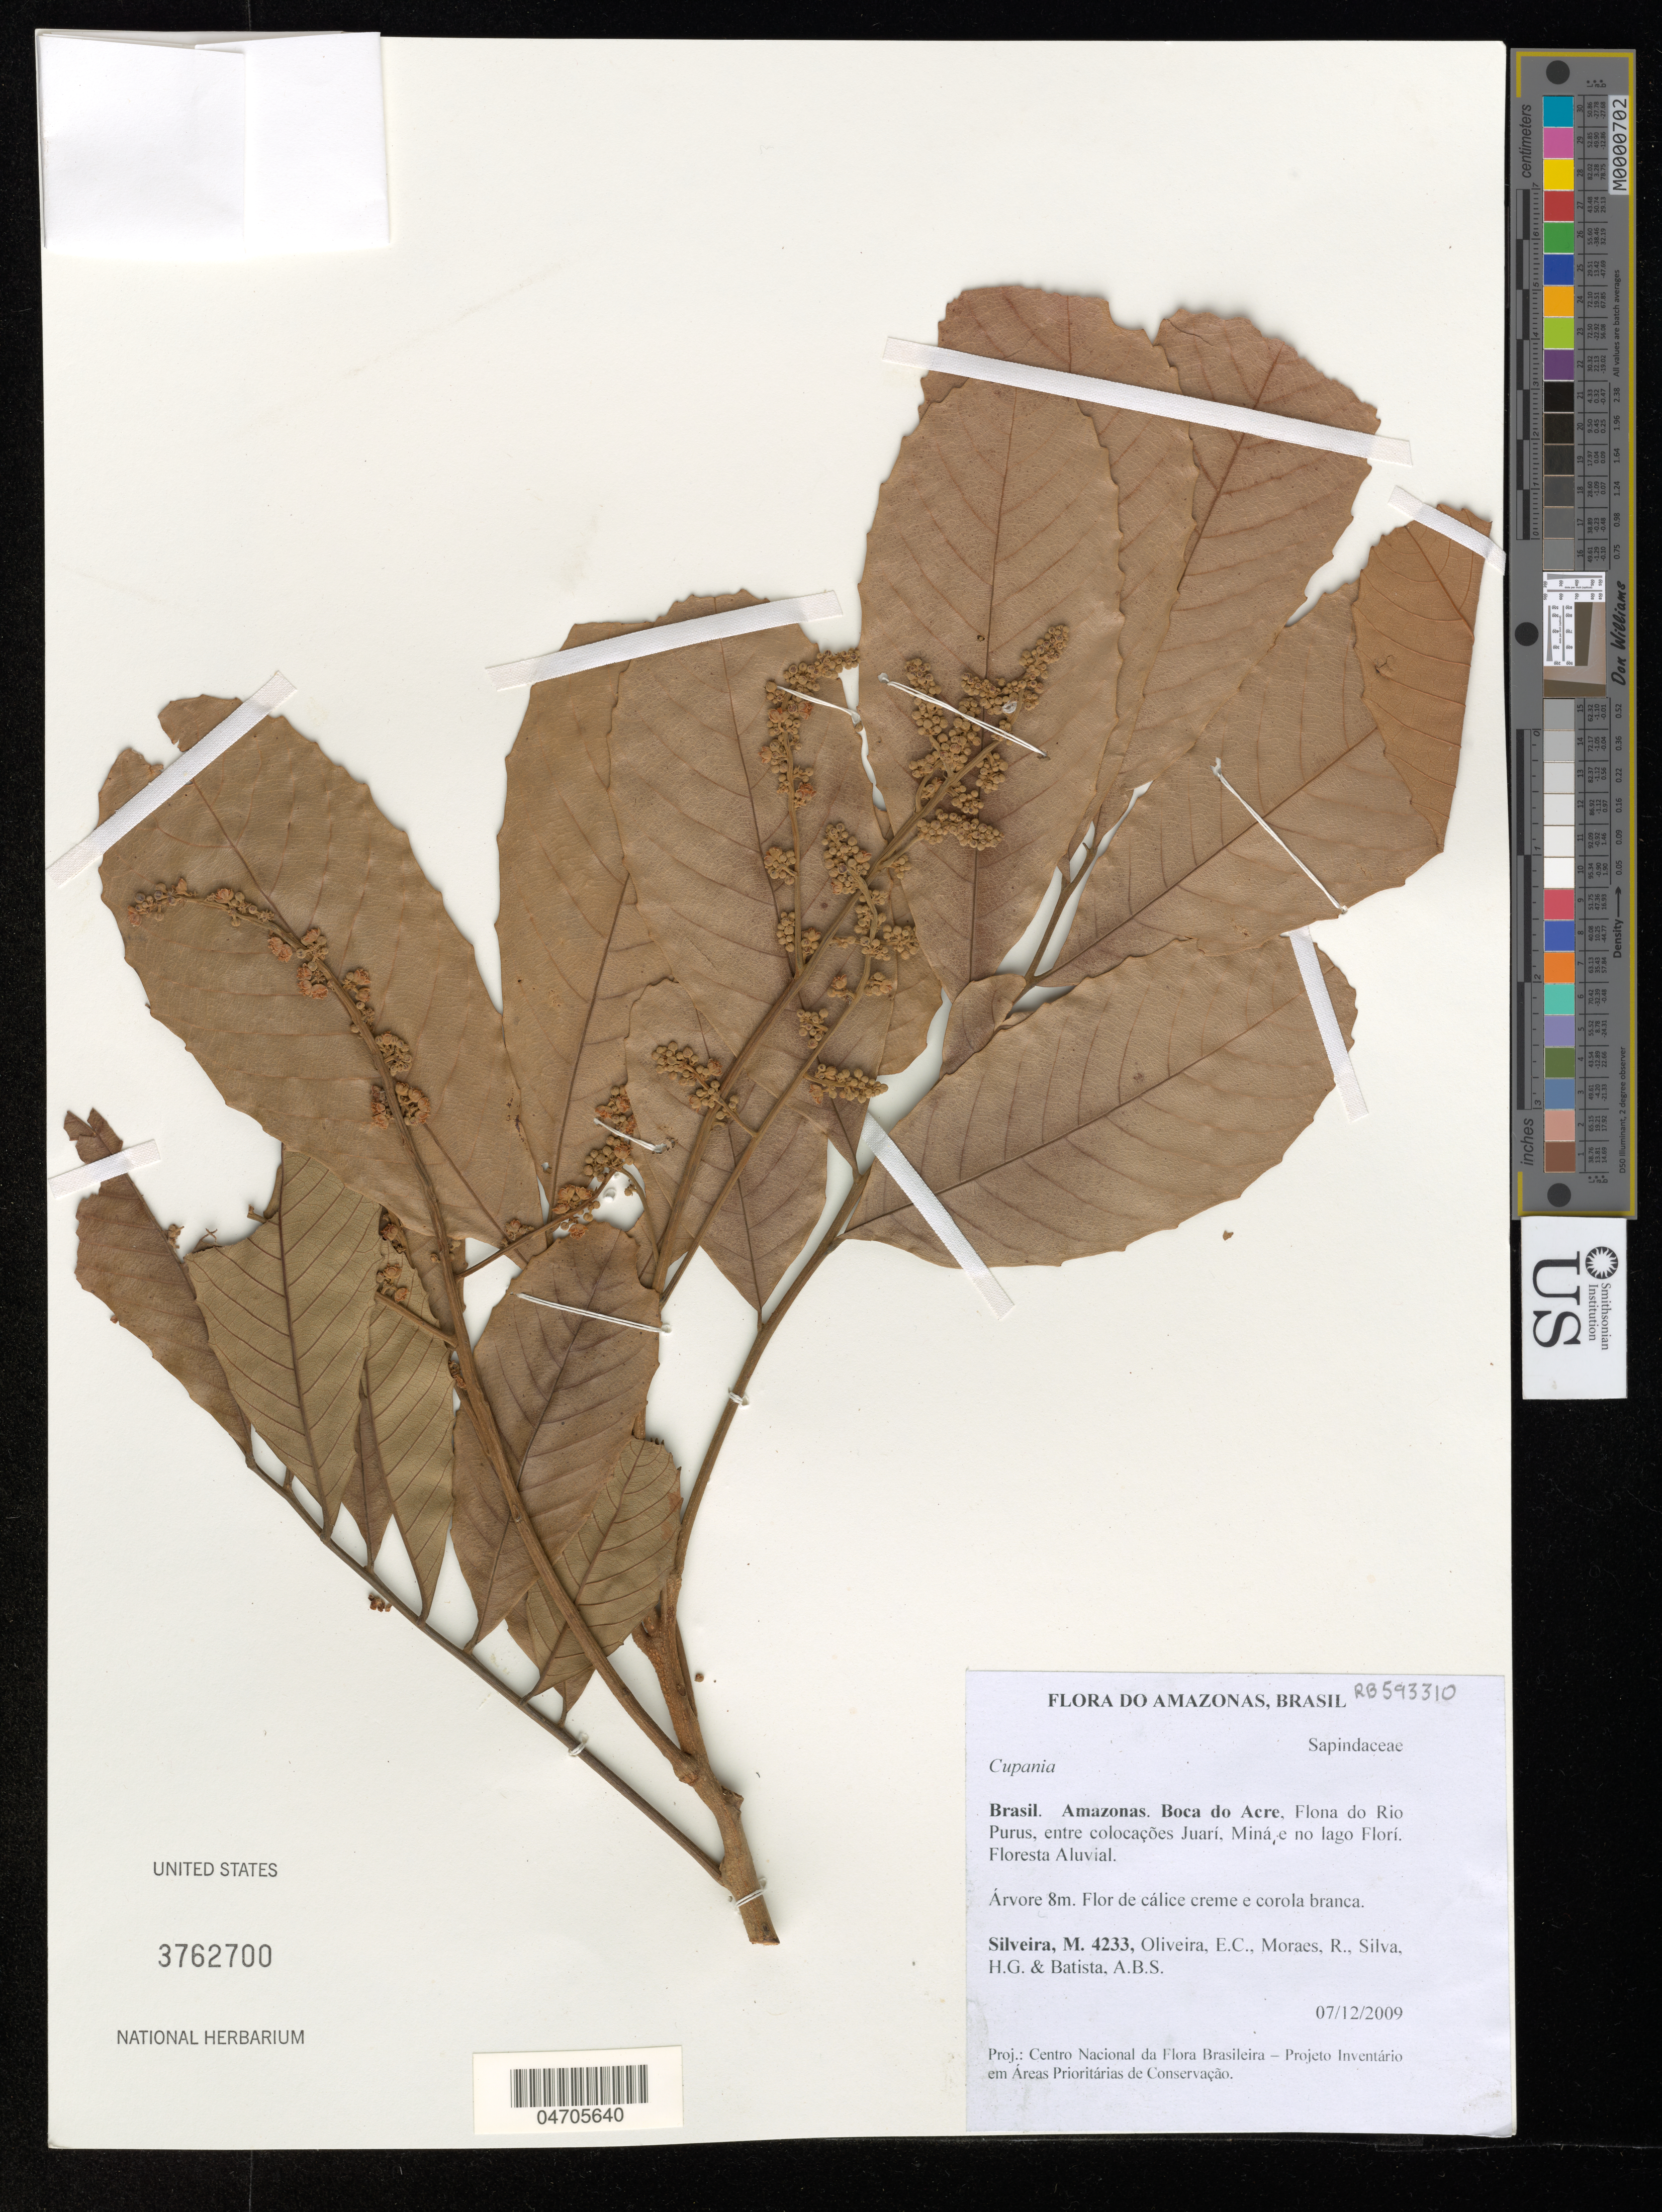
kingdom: Plantae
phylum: Tracheophyta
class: Magnoliopsida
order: Sapindales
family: Sapindaceae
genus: Cupania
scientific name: Cupania sp.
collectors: M. Silveira, E. Oliveira, R. Moraes & H. Silva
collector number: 4233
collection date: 2009-12-07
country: Brazil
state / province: Amazonas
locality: Boca do Acre. Flona do Rio Purus, entre colocações Juarí, Miná e no lago Florí.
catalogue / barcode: US 3762700